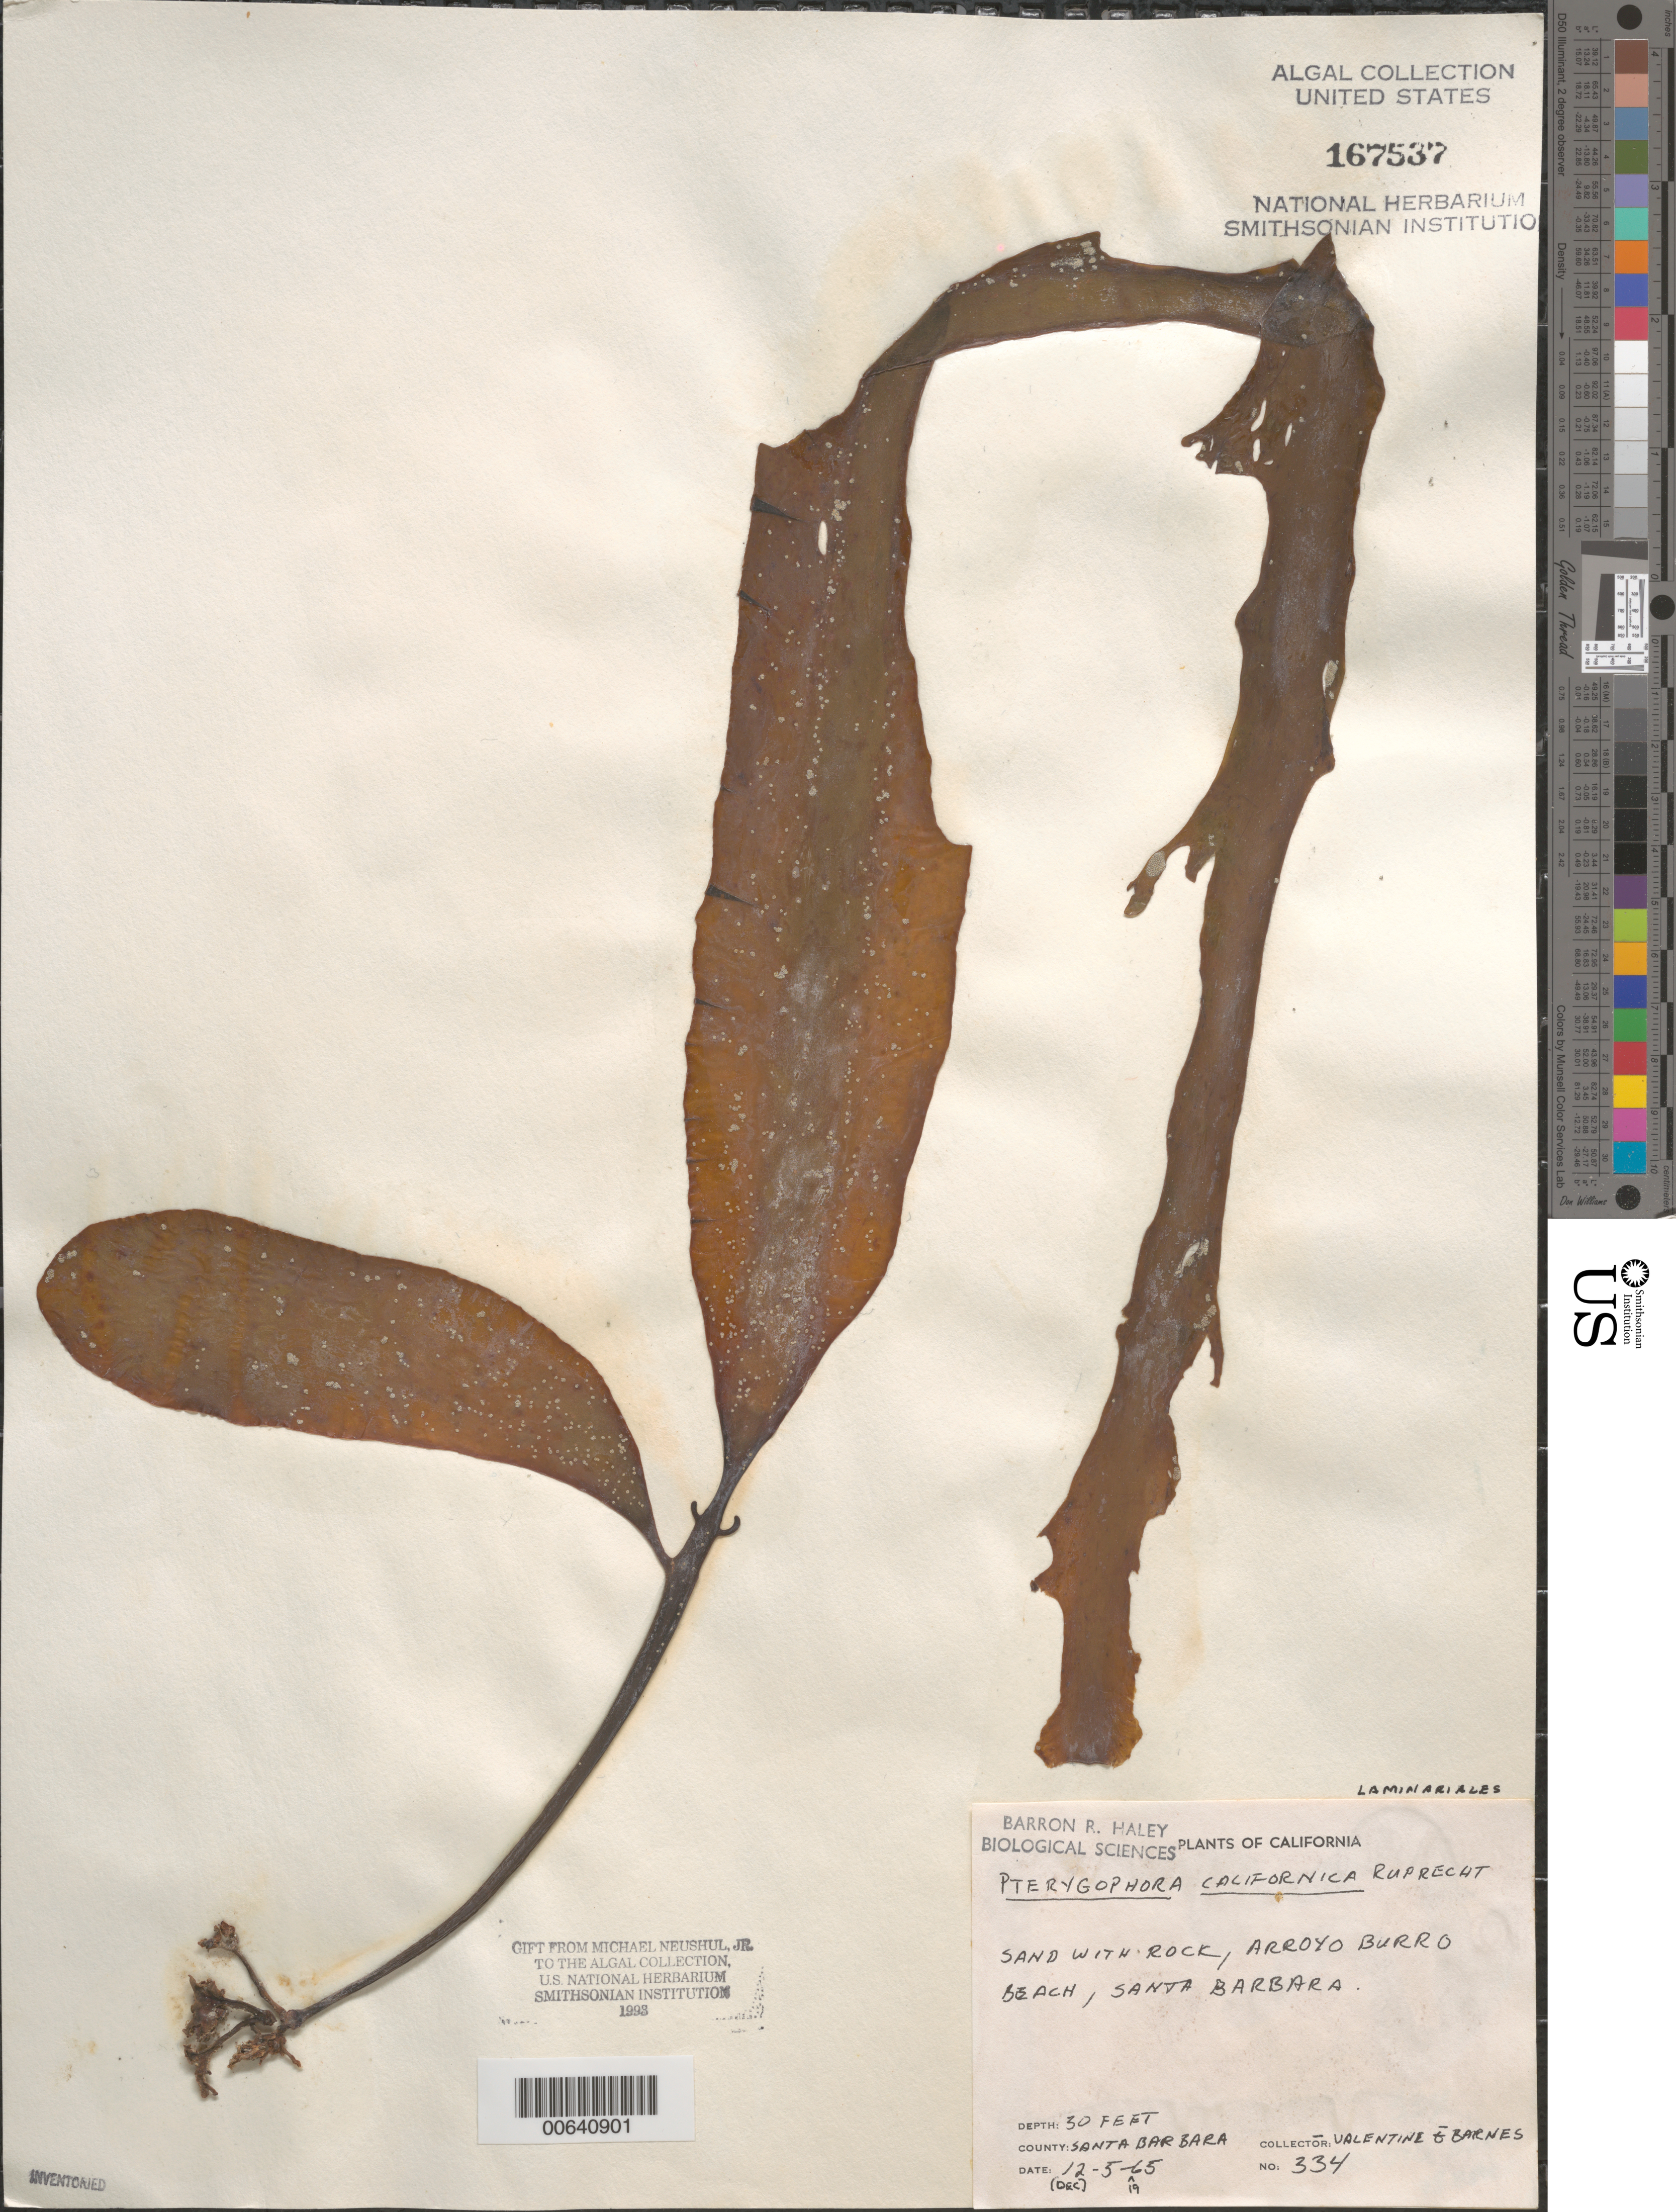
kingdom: Chromista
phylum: Ochrophyta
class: Phaeophyceae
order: Laminariales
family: Alariaceae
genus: Pterygophora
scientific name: Pterygophora californica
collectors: V. Barnes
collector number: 334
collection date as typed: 05 Dec 1965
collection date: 1965-12-05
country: United States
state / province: California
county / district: Santa Barbara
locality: Arroyo Burro Beach, Santa Barbara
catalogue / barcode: US 167537